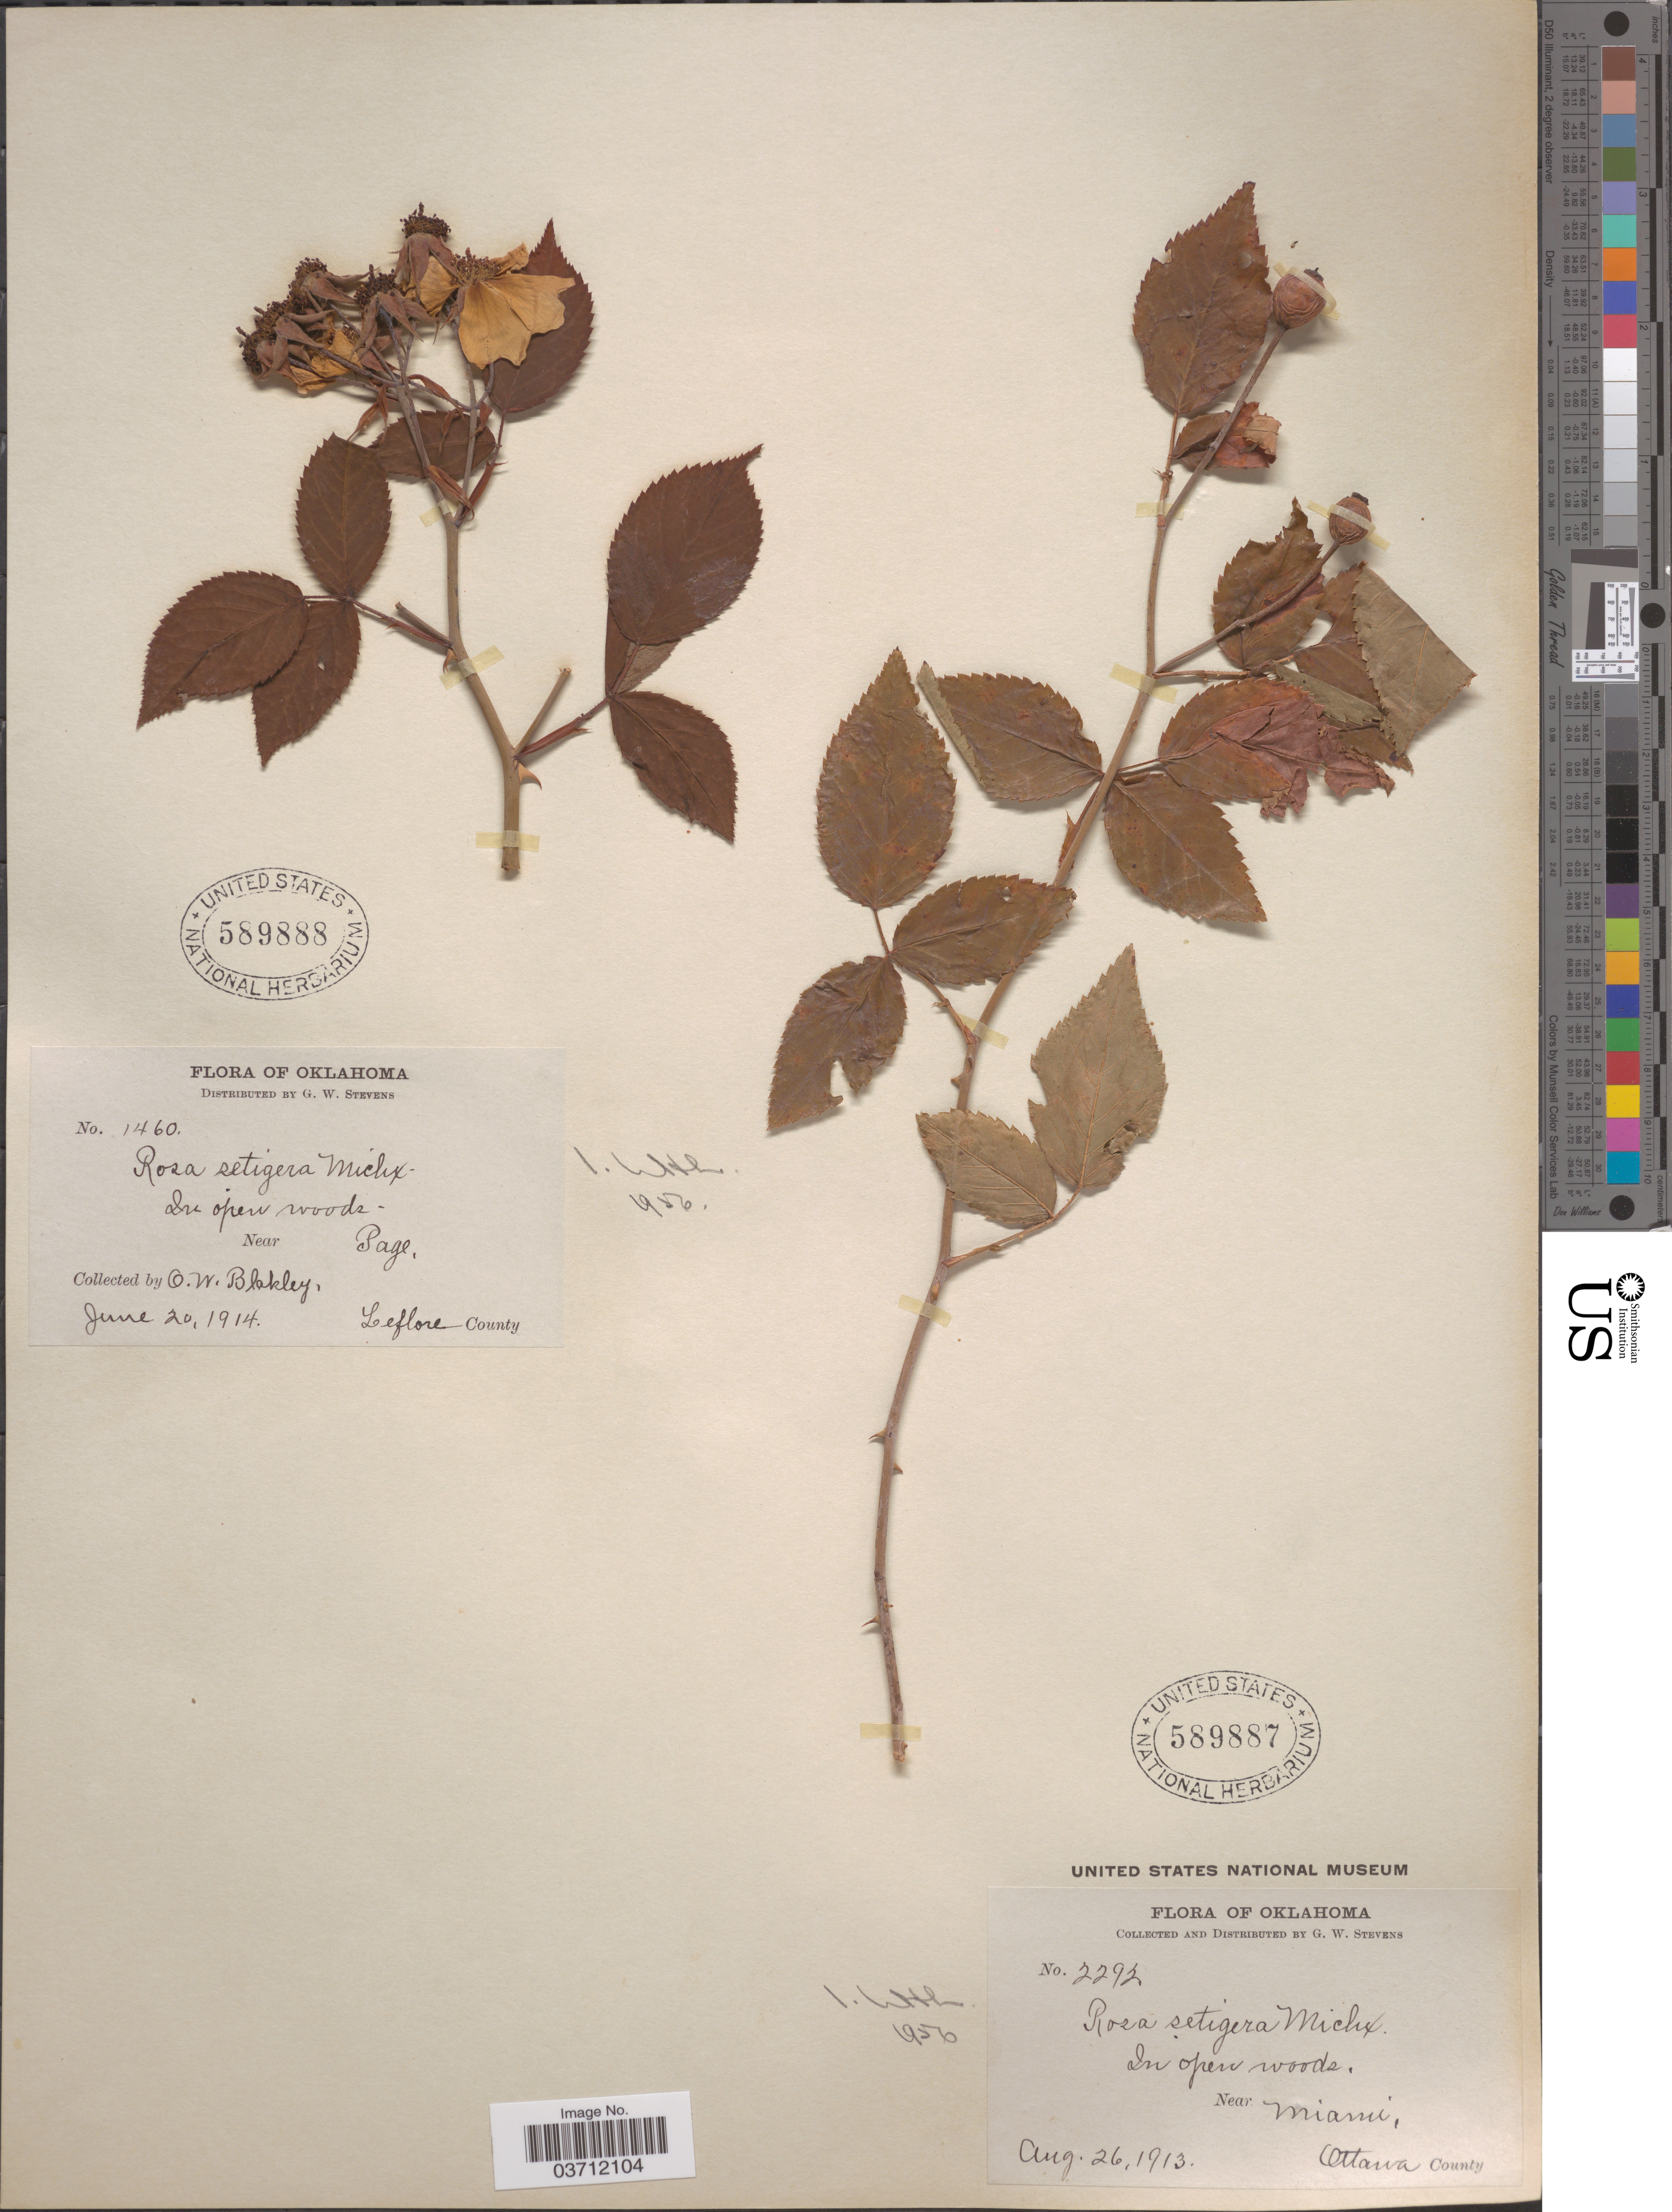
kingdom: Plantae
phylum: Tracheophyta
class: Magnoliopsida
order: Rosales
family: Rosaceae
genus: Rosa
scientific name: Rosa setigera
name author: Michx.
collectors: G. W. Stevens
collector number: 2292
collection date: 1913-08-26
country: United States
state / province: Oklahoma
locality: Near Miami, Ottawa County.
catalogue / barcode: US 589887-2